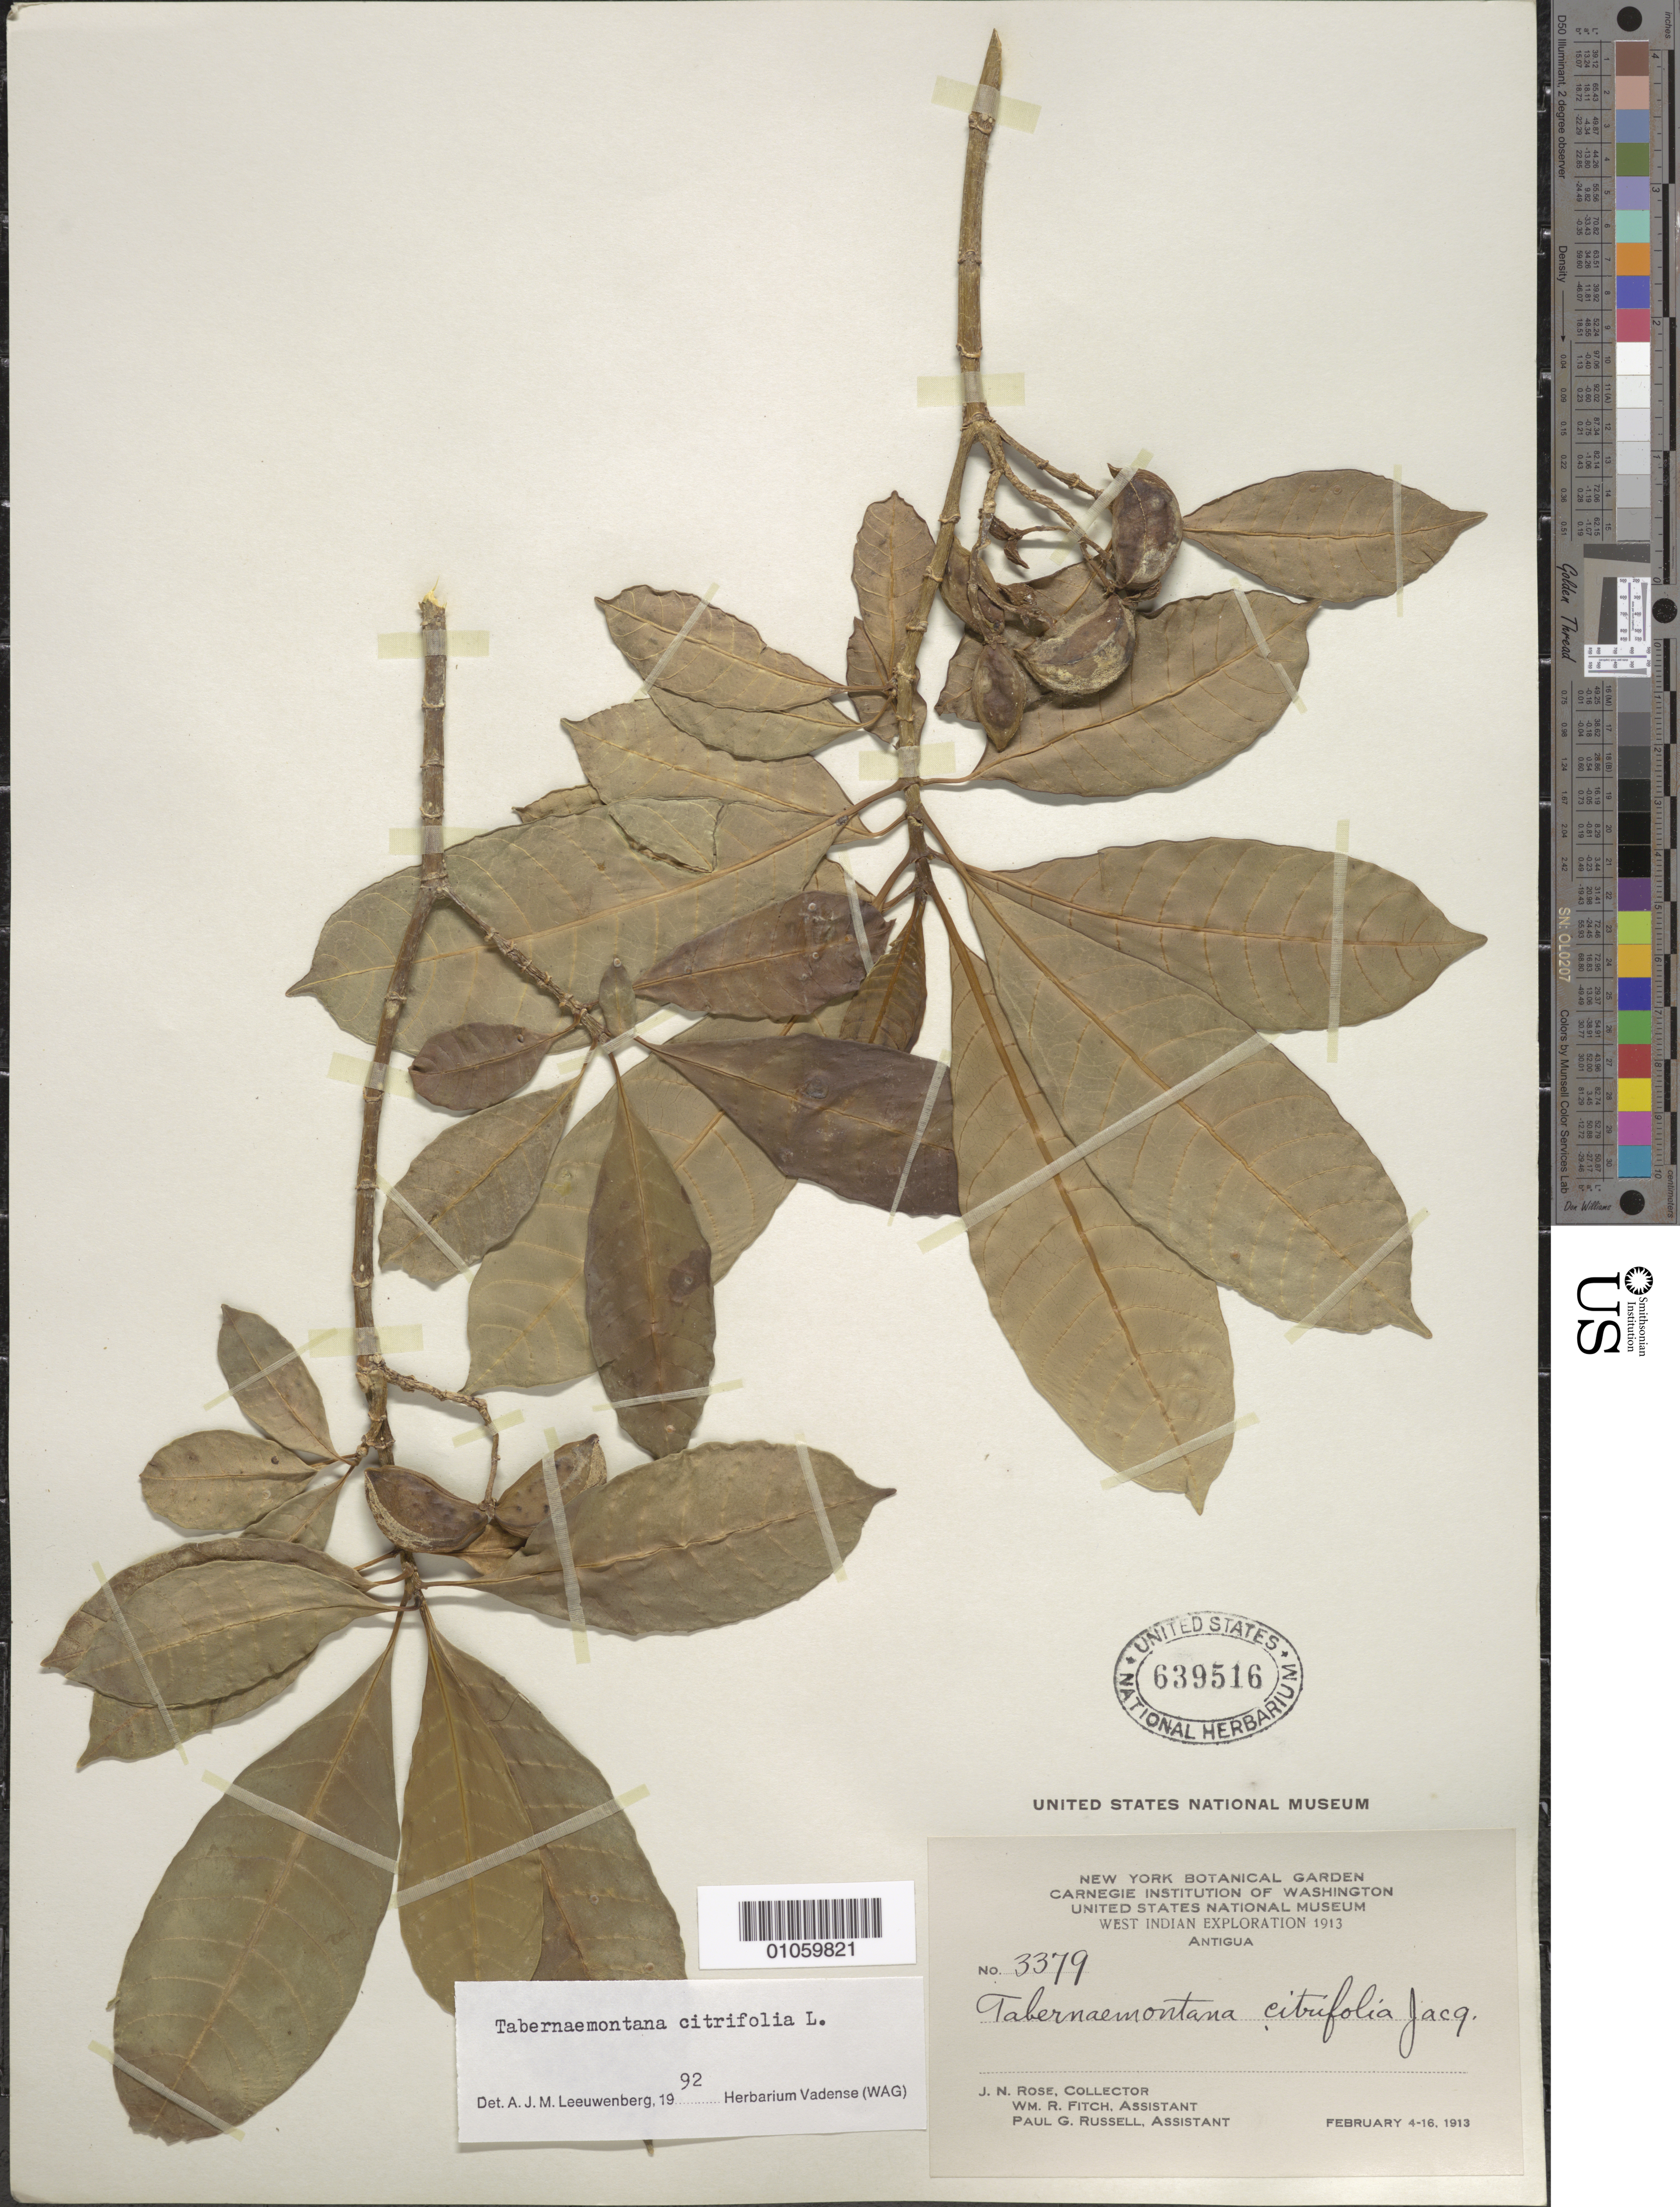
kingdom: Plantae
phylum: Tracheophyta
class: Magnoliopsida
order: Gentianales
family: Apocynaceae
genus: Tabernaemontana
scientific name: Tabernaemontana citrifolia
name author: L.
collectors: J. N. Rose, W. R. Fitch & P. G. Russell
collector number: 3379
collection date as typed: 04 Feb 1913 to 16 Feb 1913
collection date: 1913-02-04/1913-02-16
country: Antigua and Barbuda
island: Antigua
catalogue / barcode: US 639516